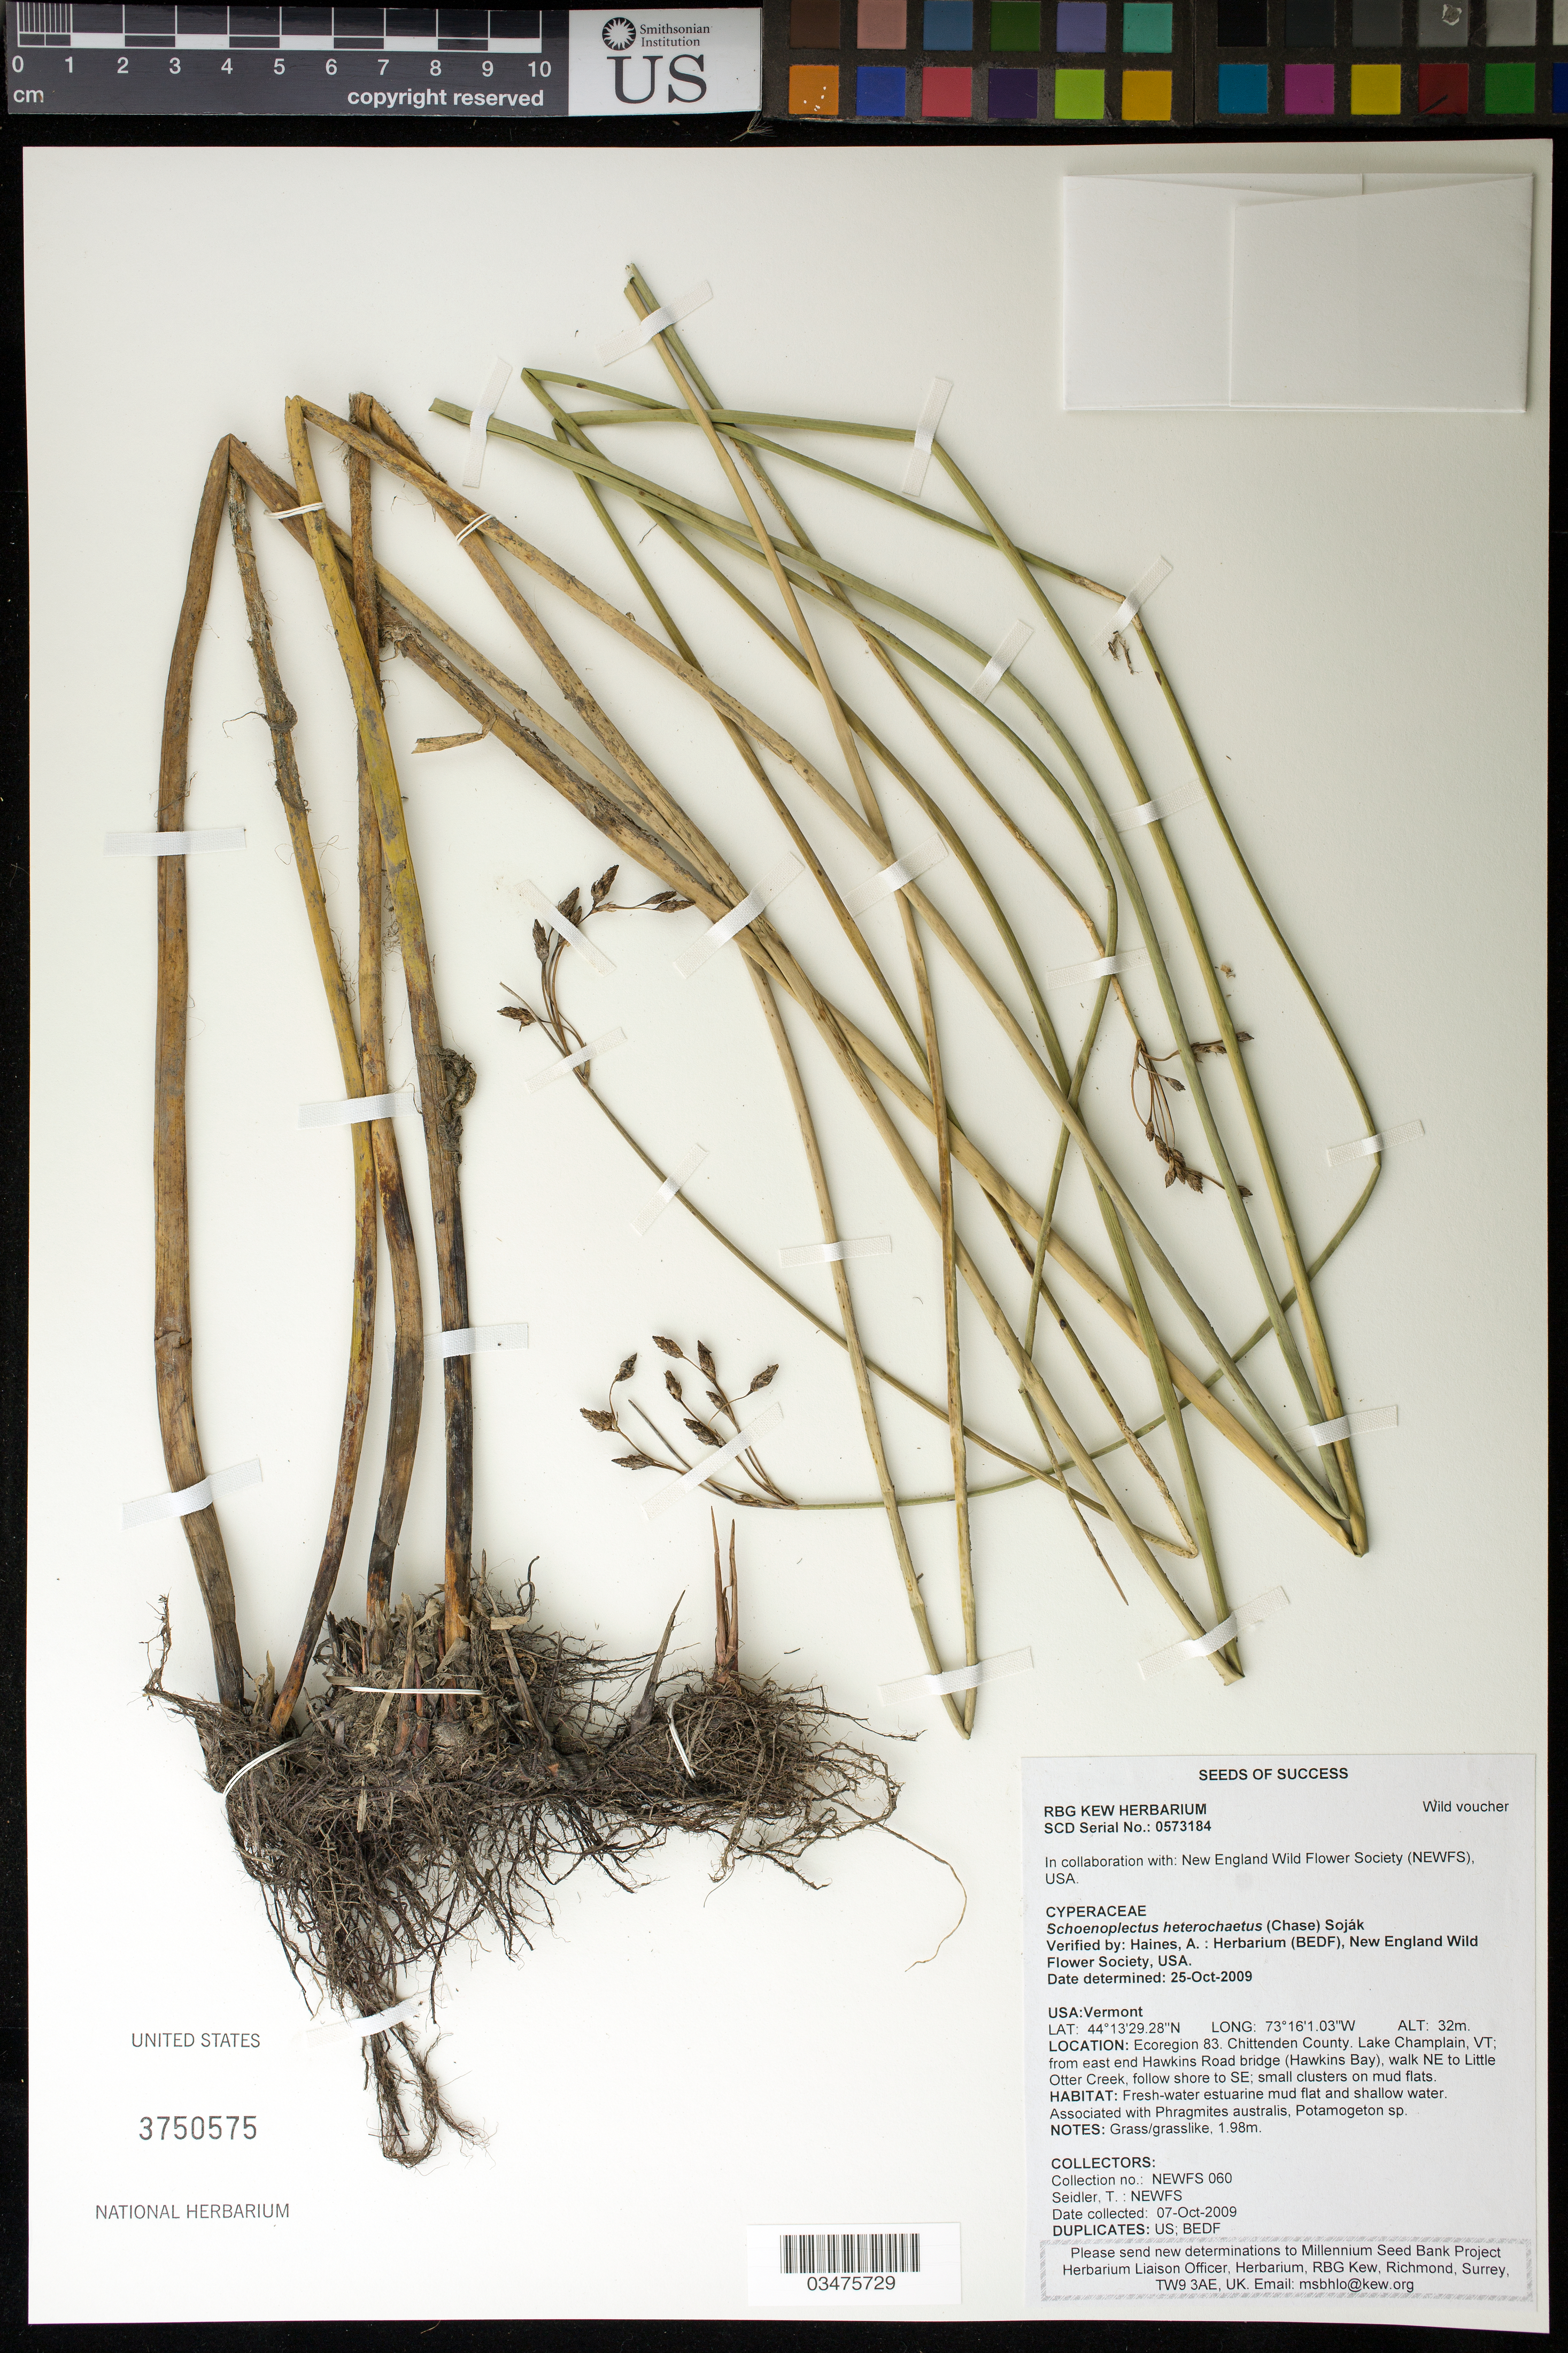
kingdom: Plantae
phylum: Tracheophyta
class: Liliopsida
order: Poales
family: Cyperaceae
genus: Schoenoplectus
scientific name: Schoenoplectus heterochaetus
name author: (Chase) Soják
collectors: T. Seidler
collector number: NEWFS 060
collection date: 2009-10-07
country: United States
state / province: Vermont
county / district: Chittenden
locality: Lake Champlain. From E end Hawkins Bay go NE to Little Otter Creek.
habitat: Fresh-water estuarine mud flat and shallow water.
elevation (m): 32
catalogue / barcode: US 3750575